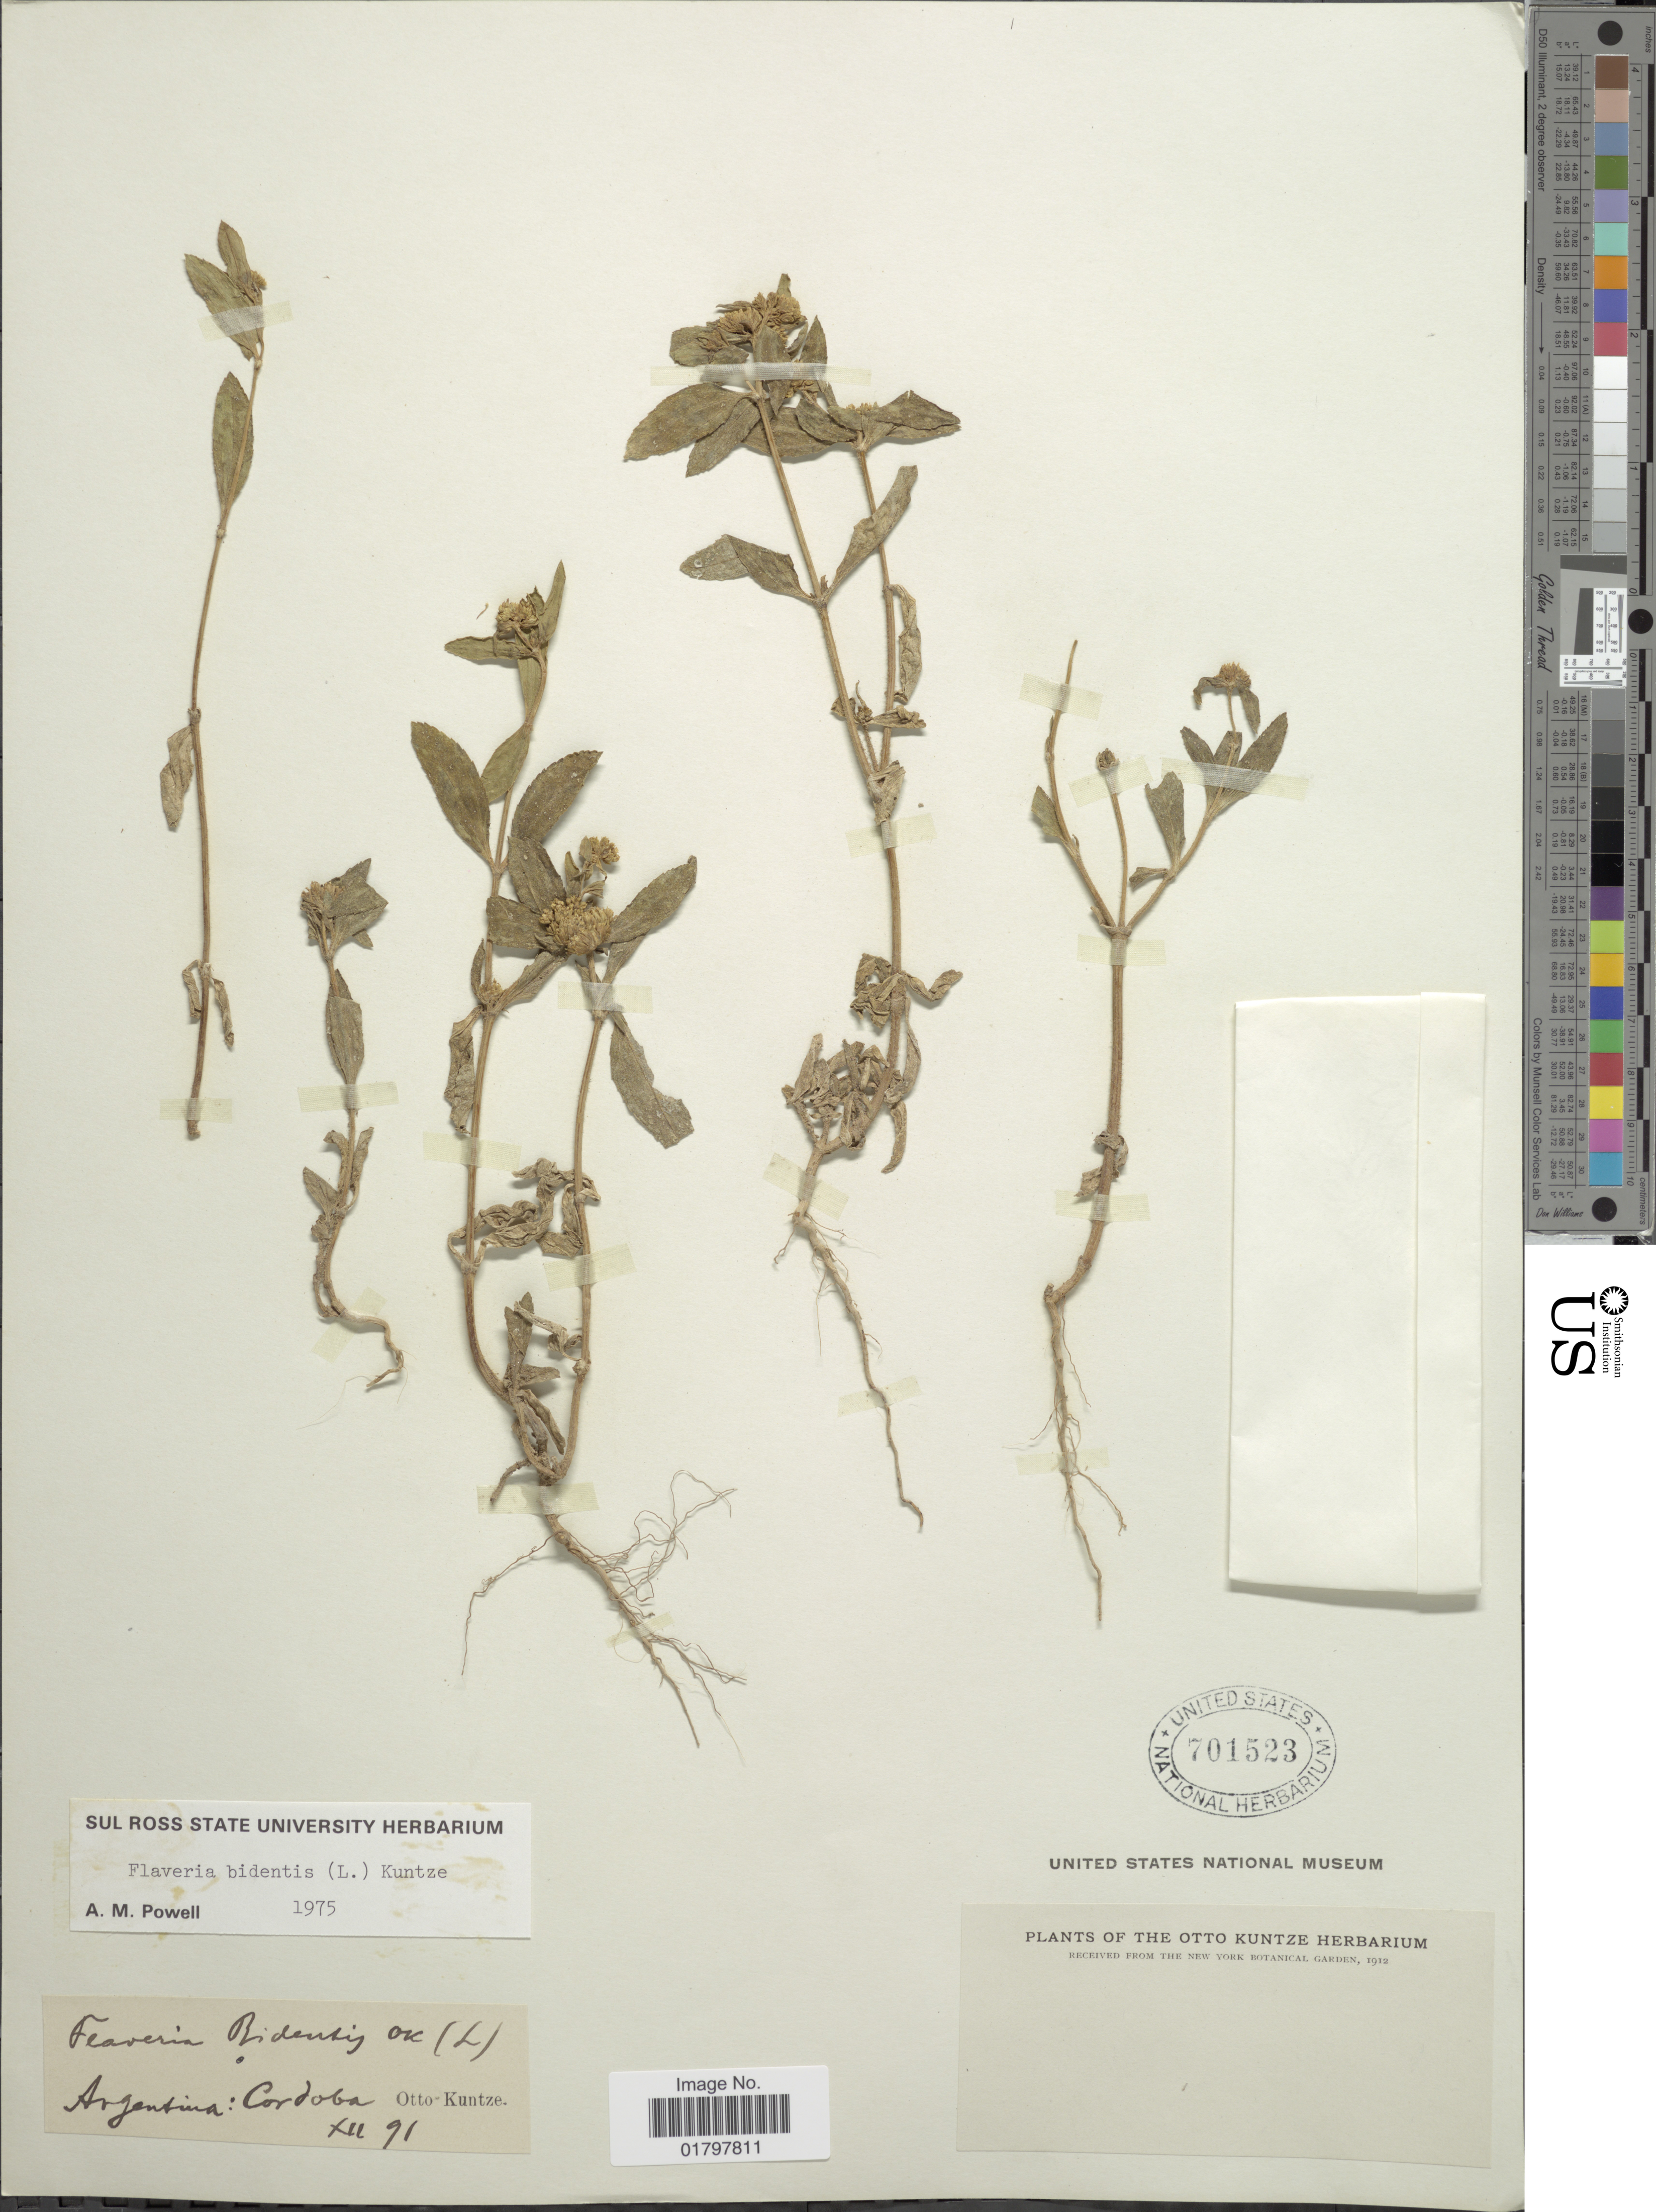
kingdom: Plantae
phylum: Tracheophyta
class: Magnoliopsida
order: Asterales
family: Asteraceae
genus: Flaveria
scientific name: Flaveria bidentis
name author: (L.) Kuntze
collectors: C.E.O. Kuntze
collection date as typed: Transcribed d/m/y: /12/91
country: Argentina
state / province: Cordoba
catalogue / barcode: US 701523